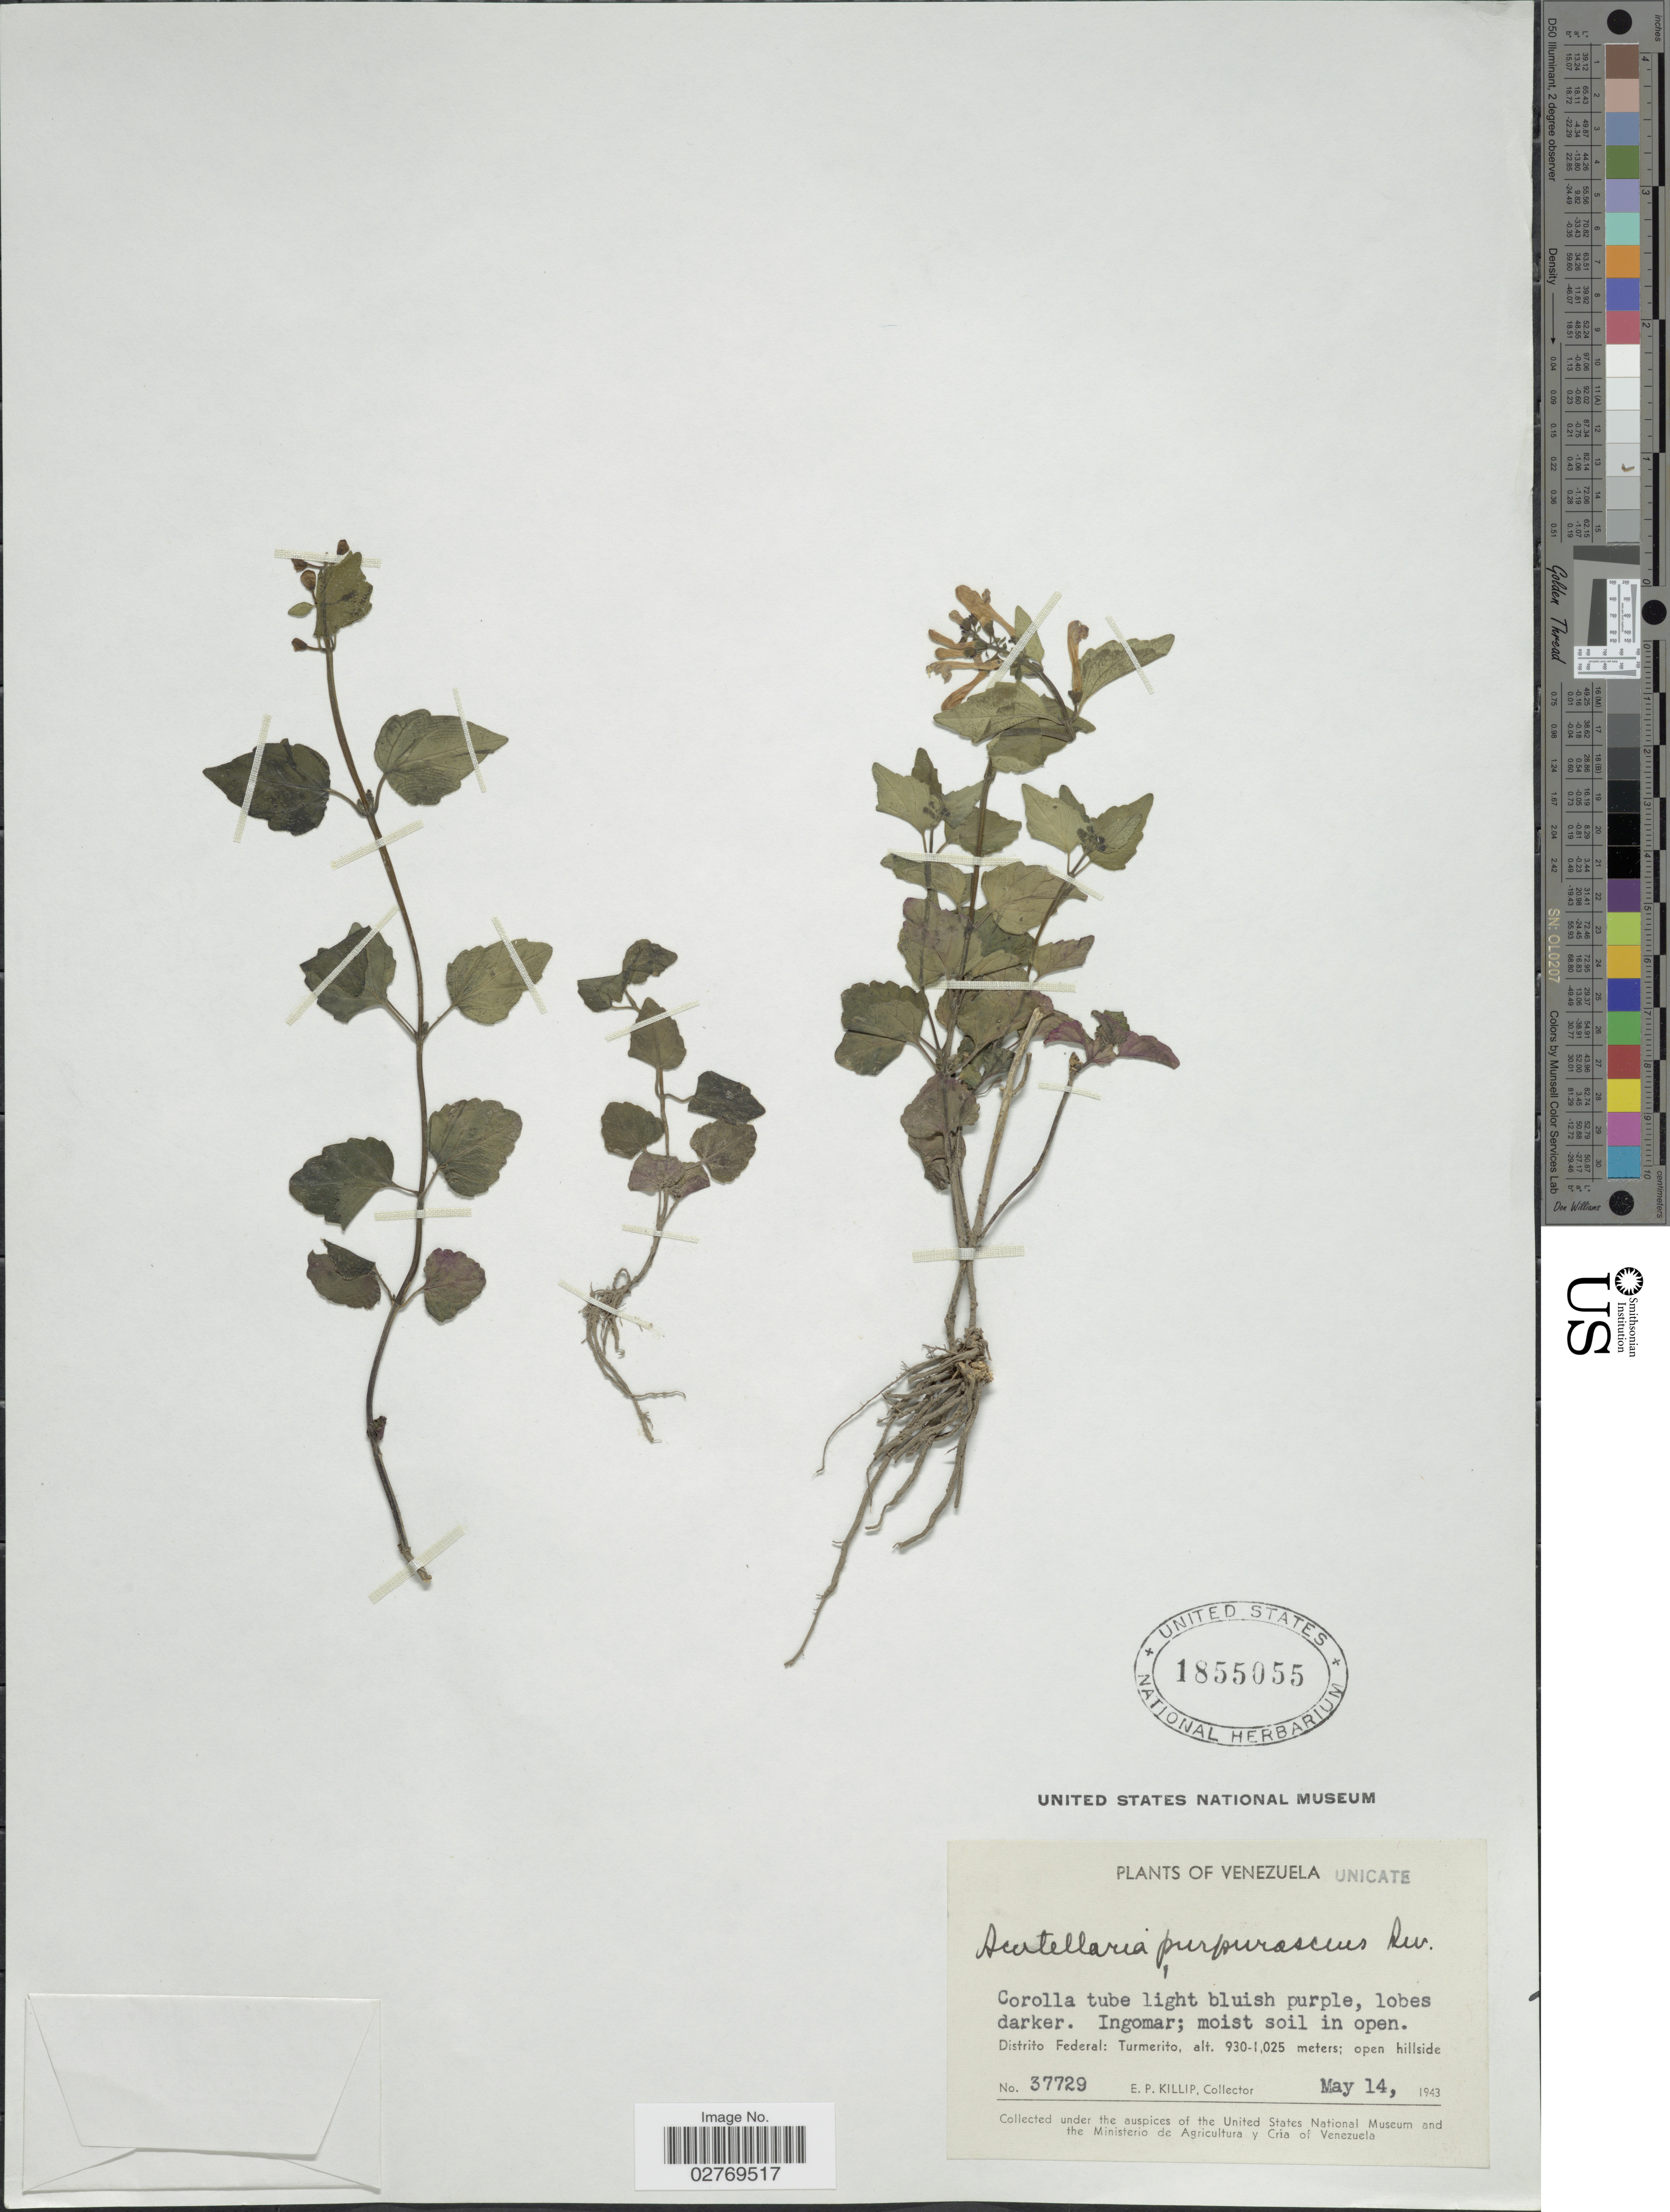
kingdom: Plantae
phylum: Tracheophyta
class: Magnoliopsida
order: Lamiales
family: Lamiaceae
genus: Scutellaria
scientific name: Scutellaria purpurascens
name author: Sw.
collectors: E. P. Killip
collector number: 37729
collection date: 1943-05-14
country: Venezuela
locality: Distrito Federal: Turmerito.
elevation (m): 930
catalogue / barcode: US 1855055